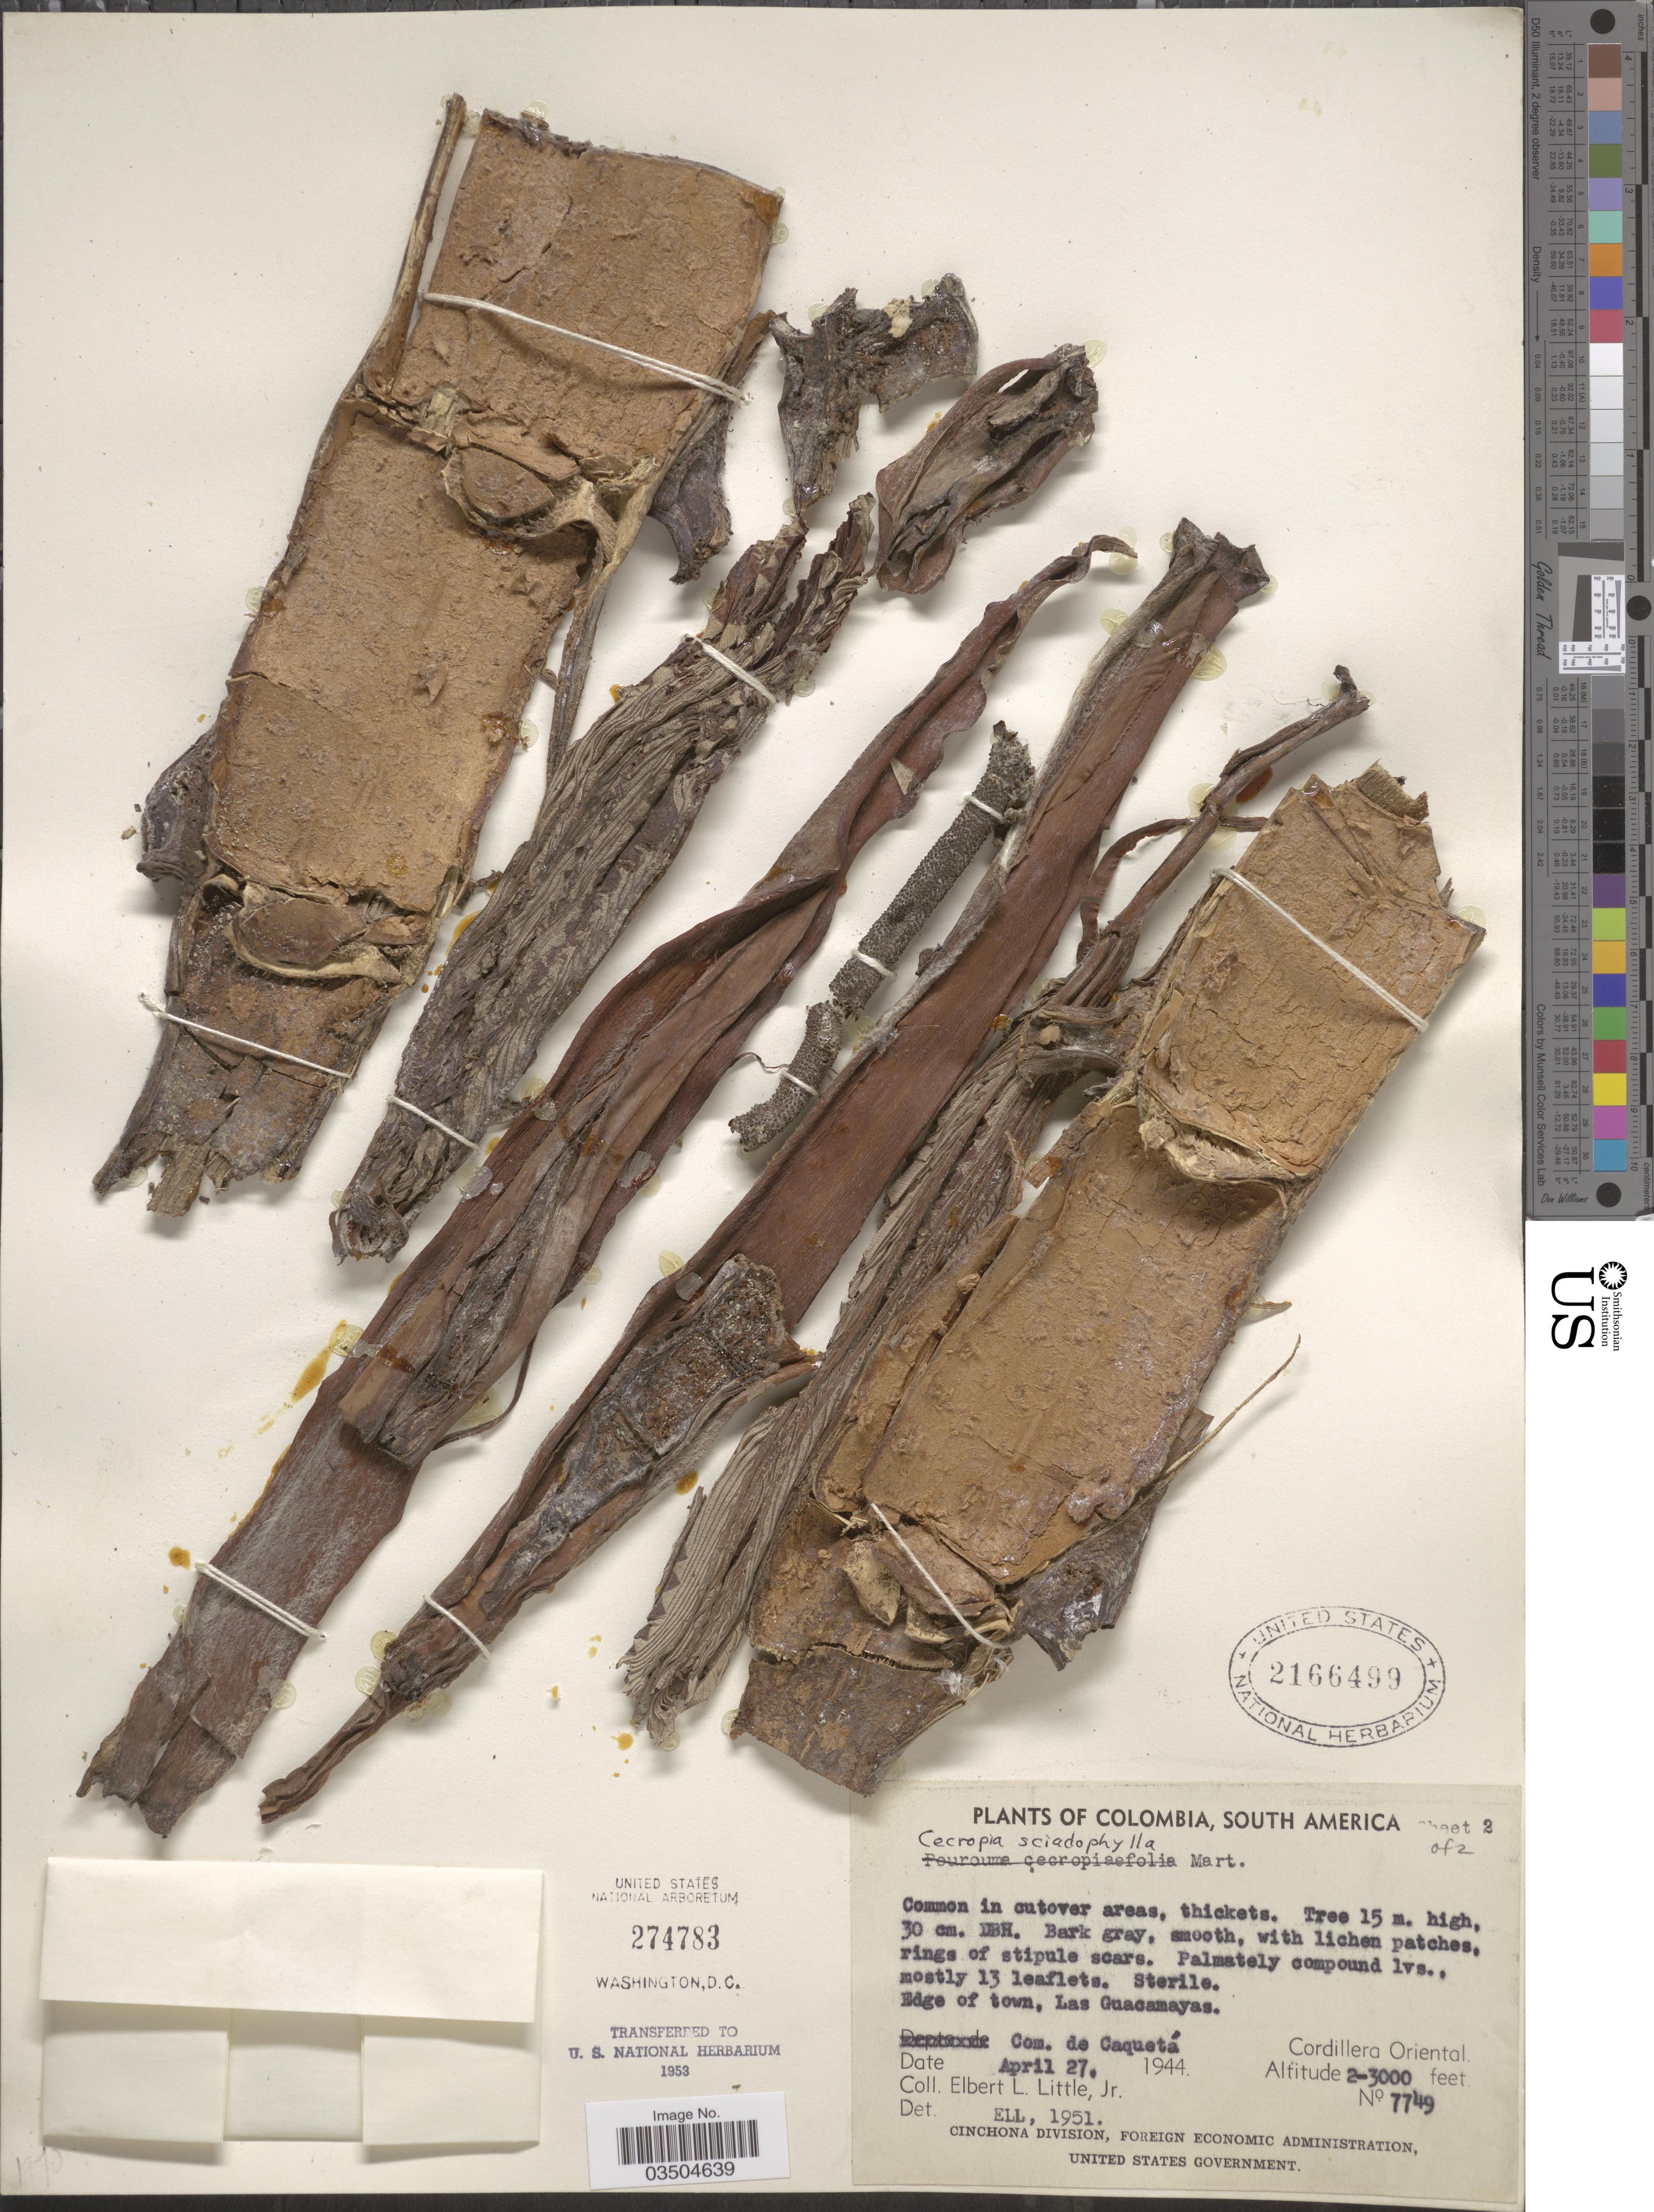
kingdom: Plantae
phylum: Tracheophyta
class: Magnoliopsida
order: Rosales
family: Urticaceae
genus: Cecropia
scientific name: Cecropia sciadophylla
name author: Mart.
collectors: E. L. Little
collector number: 7749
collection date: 1944-04-27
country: Colombia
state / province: Caquetá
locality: Edge of town, Las Guacamayas. Com. de Caquetá. Cordillera Oriental.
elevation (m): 610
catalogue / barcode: US 2166499